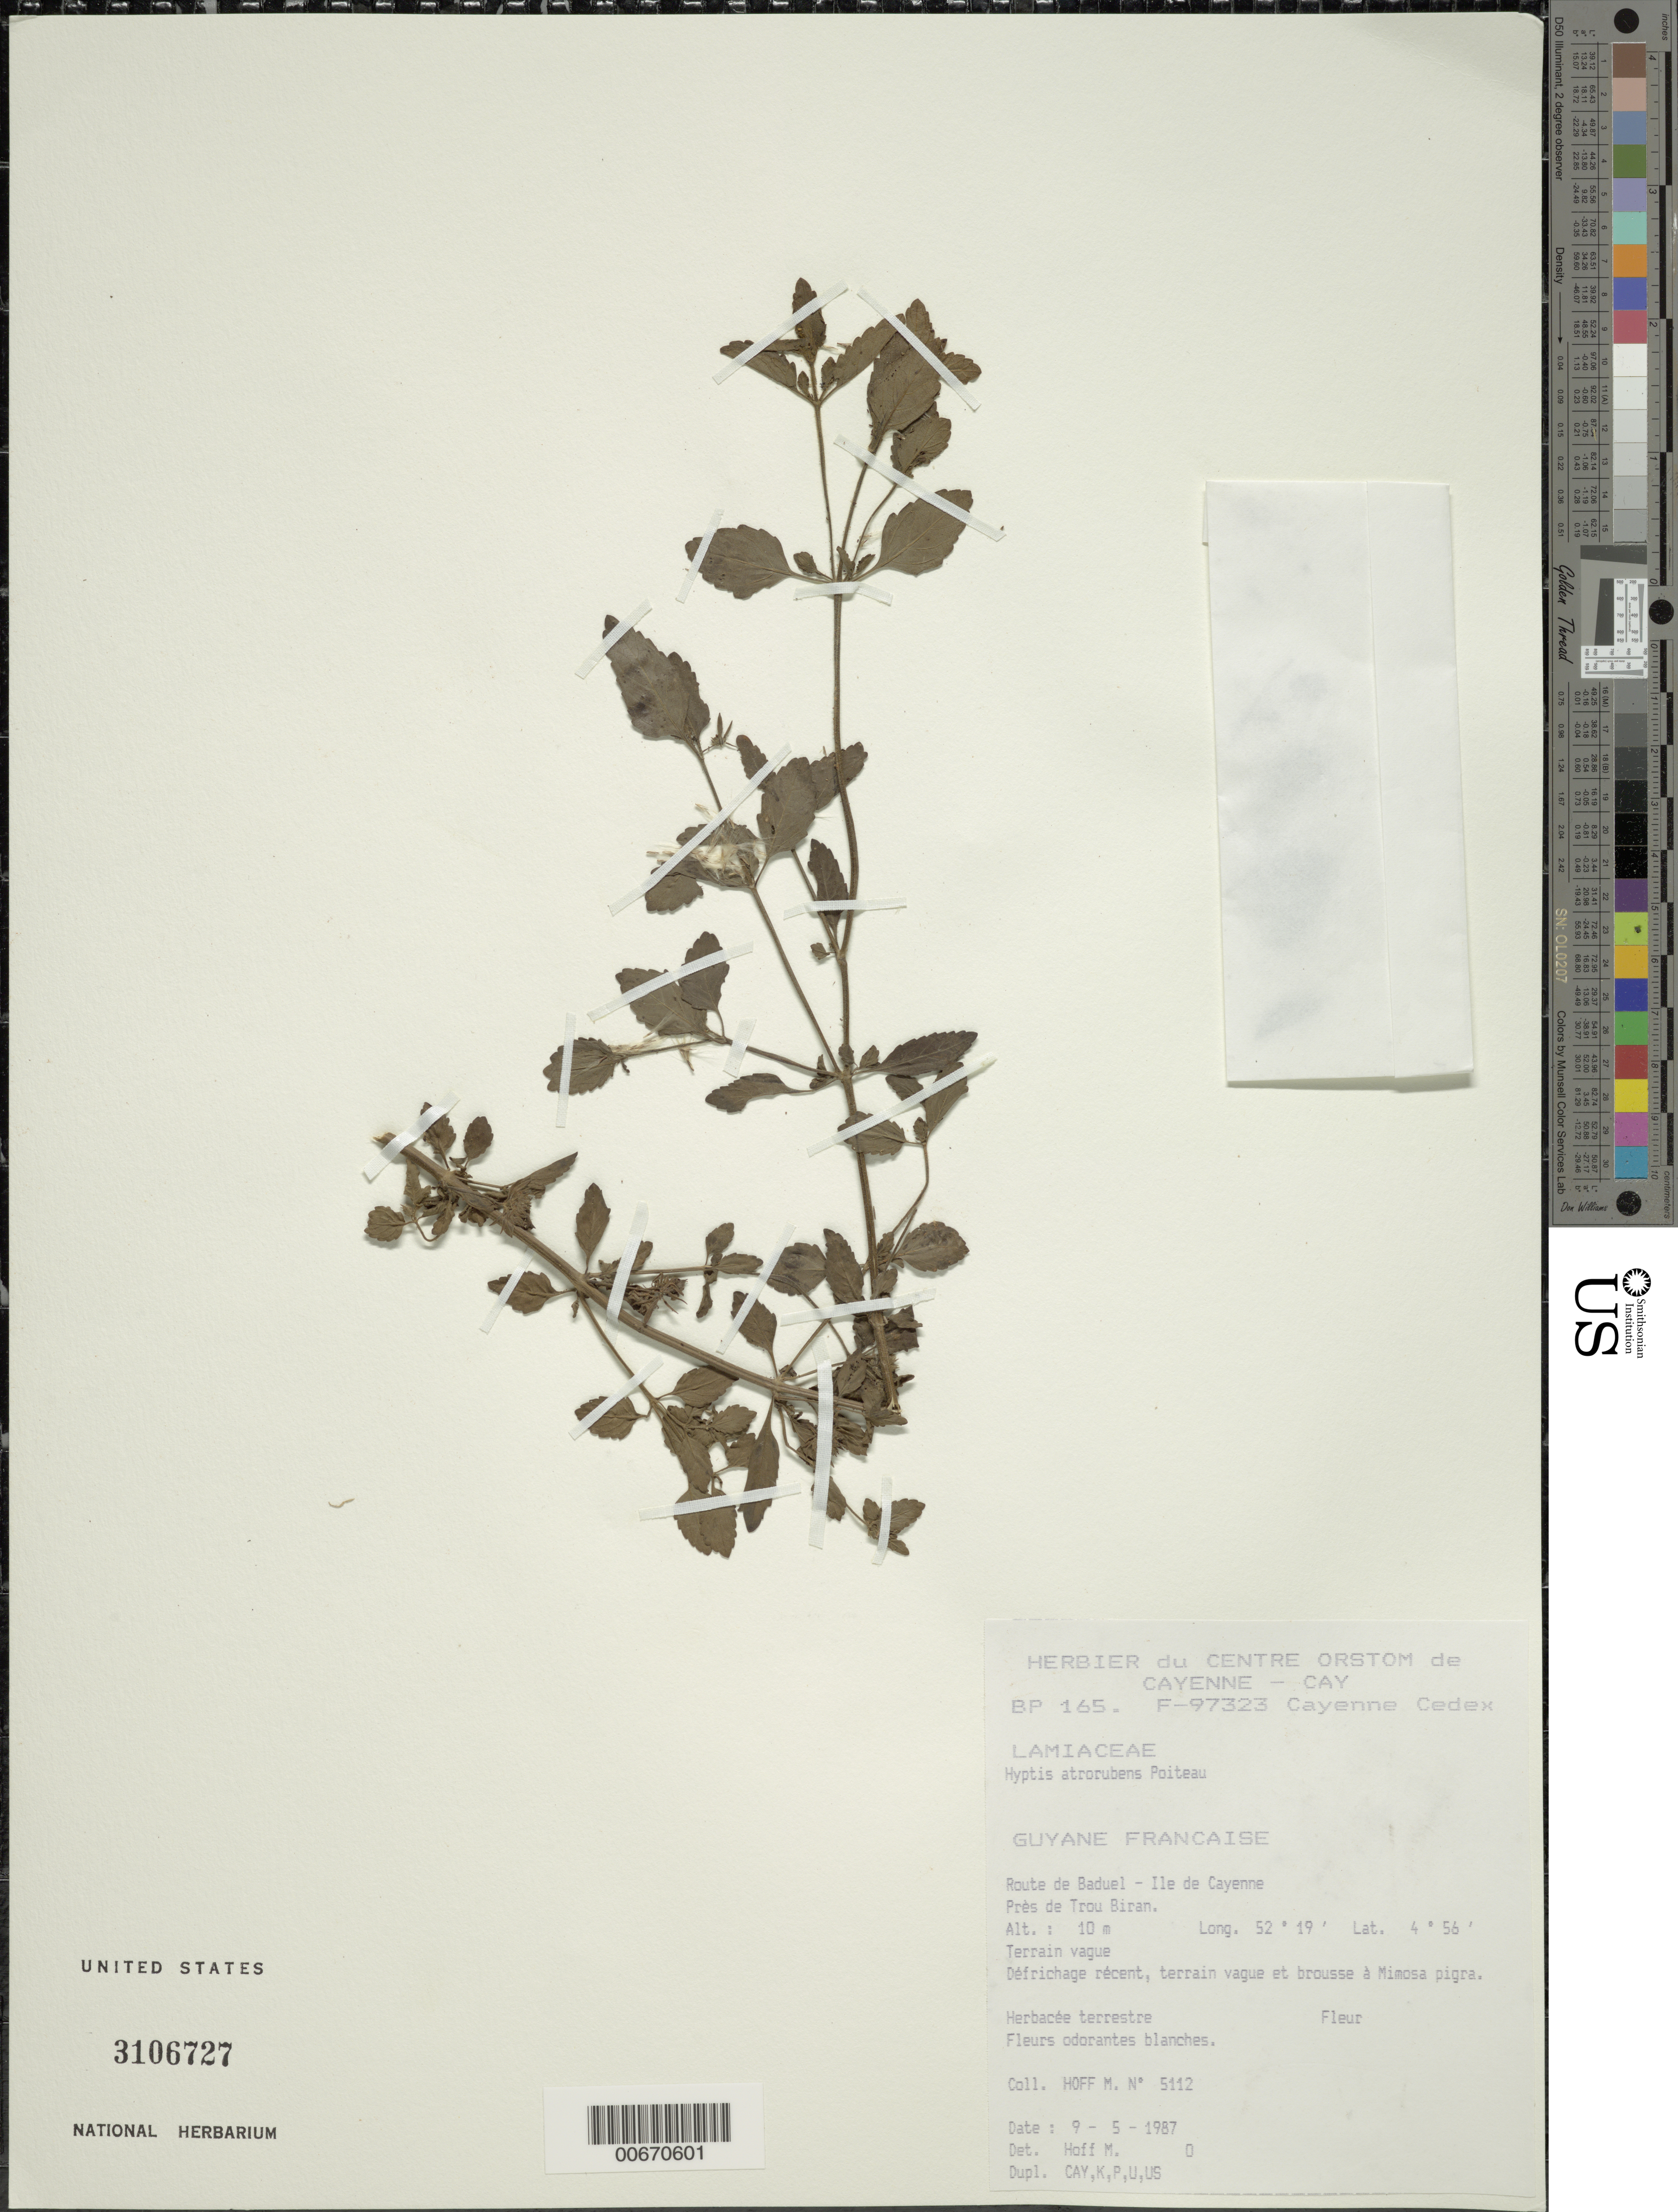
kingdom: Plantae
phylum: Tracheophyta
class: Magnoliopsida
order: Lamiales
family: Lamiaceae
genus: Hyptis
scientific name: Hyptis atrorubens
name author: Poit.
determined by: Hoff, M.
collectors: M. Hoff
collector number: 5112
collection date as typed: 9-May-87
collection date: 1987-05-09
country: French Guiana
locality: Route de Baduel, Ile de Cayenne, près de Trou Biran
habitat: Waste land, recent ground work; with Mimosa pigra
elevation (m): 10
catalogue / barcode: US 3106727